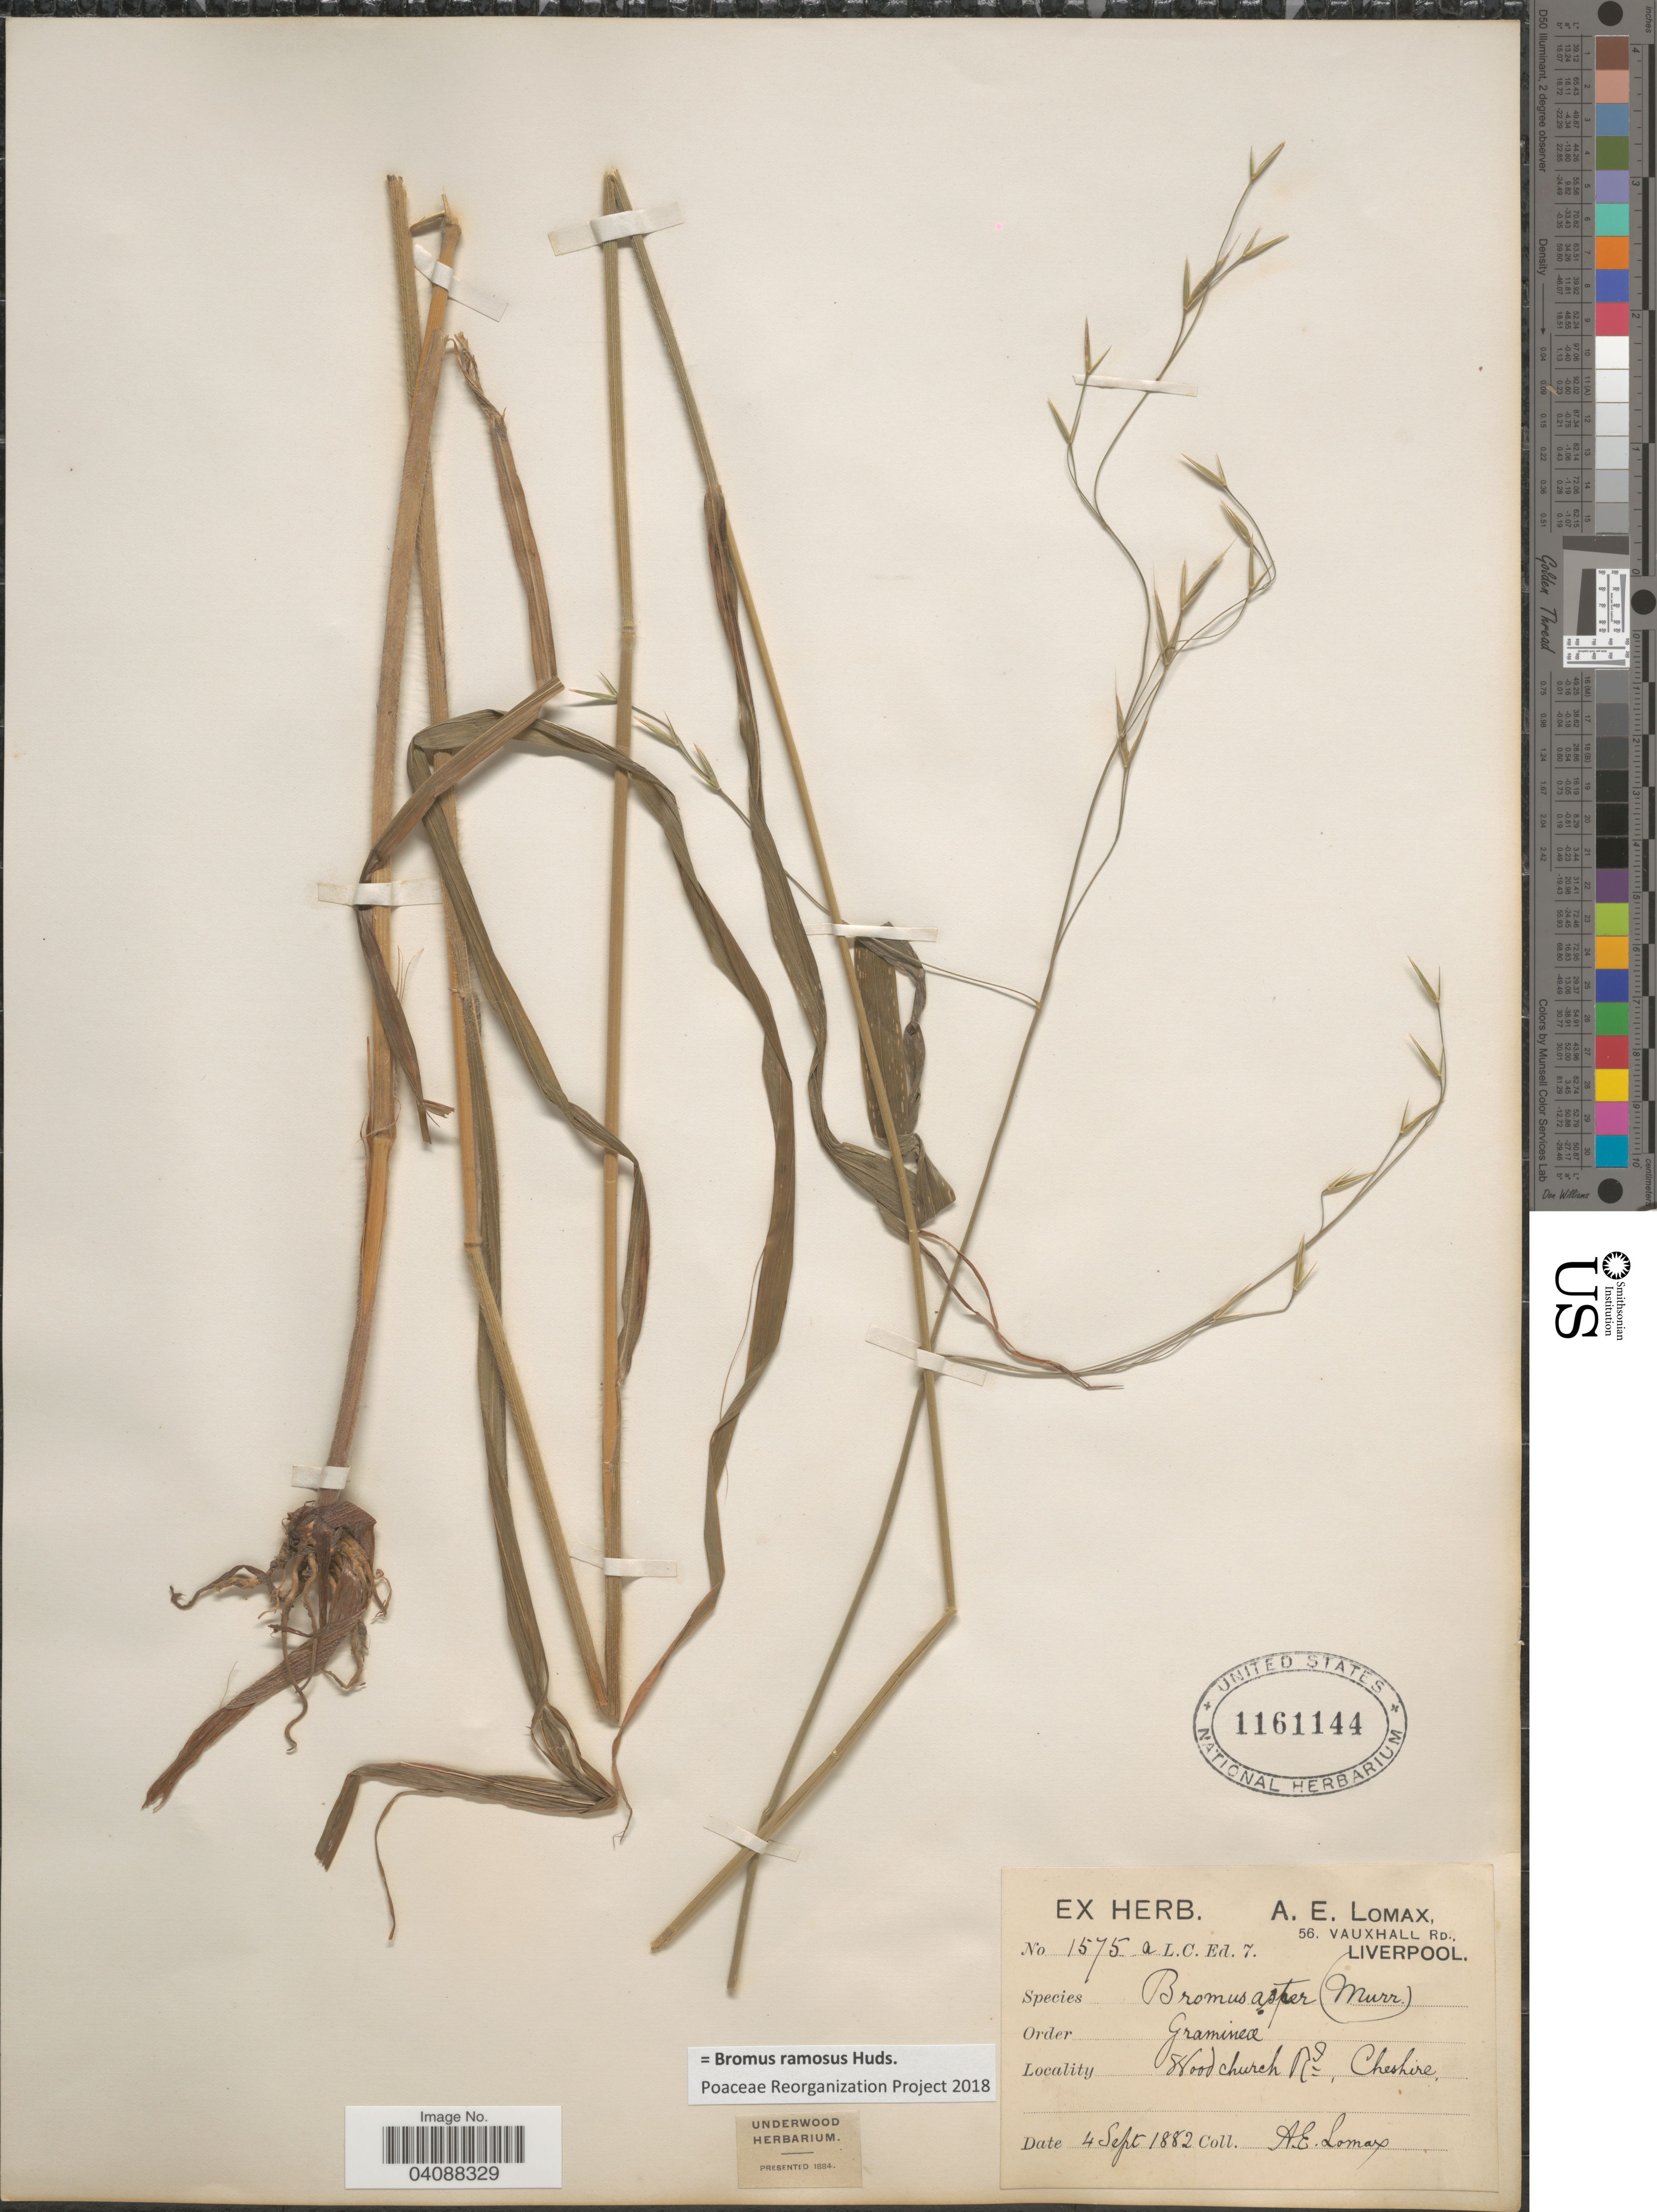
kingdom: Plantae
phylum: Tracheophyta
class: Liliopsida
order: Poales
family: Poaceae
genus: Bromus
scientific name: Bromus ramosus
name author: Huds.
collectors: A. Lomax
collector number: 1575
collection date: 1882-09-04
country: United Kingdom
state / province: England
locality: Wood church Rd, Cheshire.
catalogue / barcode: US 1161144